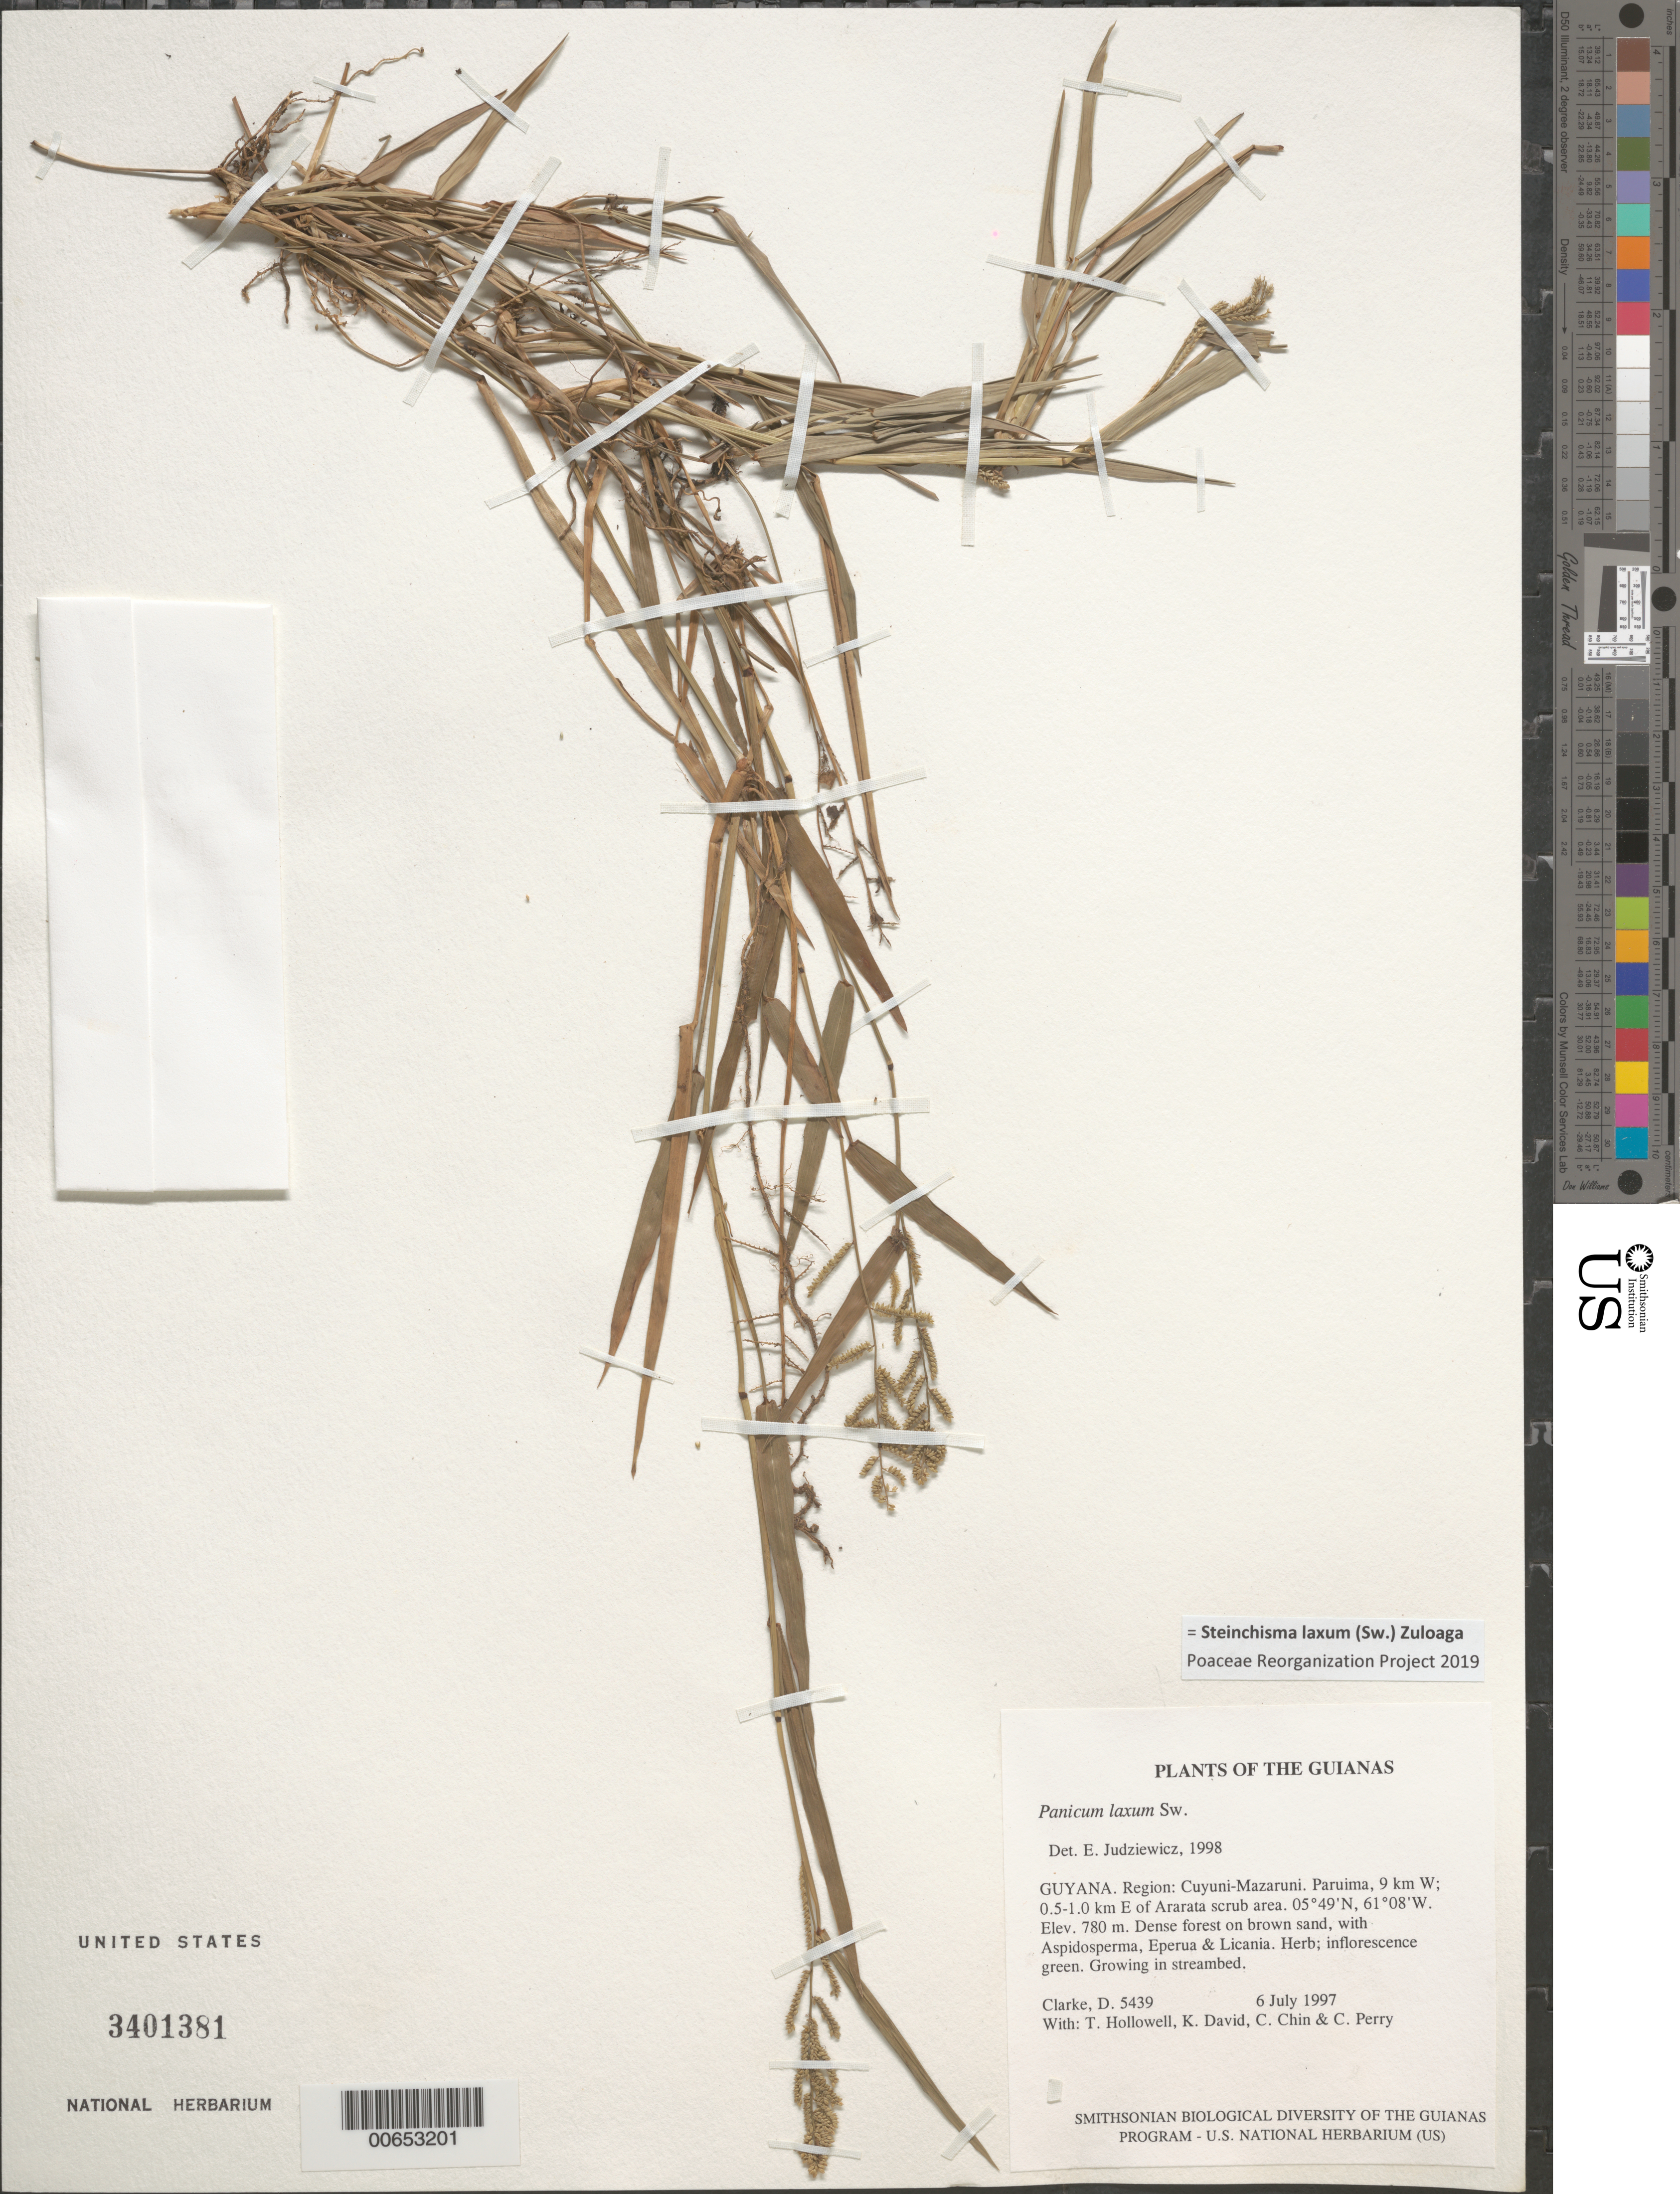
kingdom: Plantae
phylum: Tracheophyta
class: Liliopsida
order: Poales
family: Poaceae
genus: Panicum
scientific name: Panicum laxum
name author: Sw.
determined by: Judziewicz, E. J.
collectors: H. D. Clarke, T. Hollowell, K. David, C. Chin & C. Perry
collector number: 5439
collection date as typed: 6 July 1997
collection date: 1997-07-06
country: Guyana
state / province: Cuyuni-Mazaruni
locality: Paruima, 9 km W; 0.5-1.0 km E of Ararata scrub area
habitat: Dense forest on brown sand, with Aspidosperma, Eperua & Licania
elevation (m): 780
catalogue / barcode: US 3401381